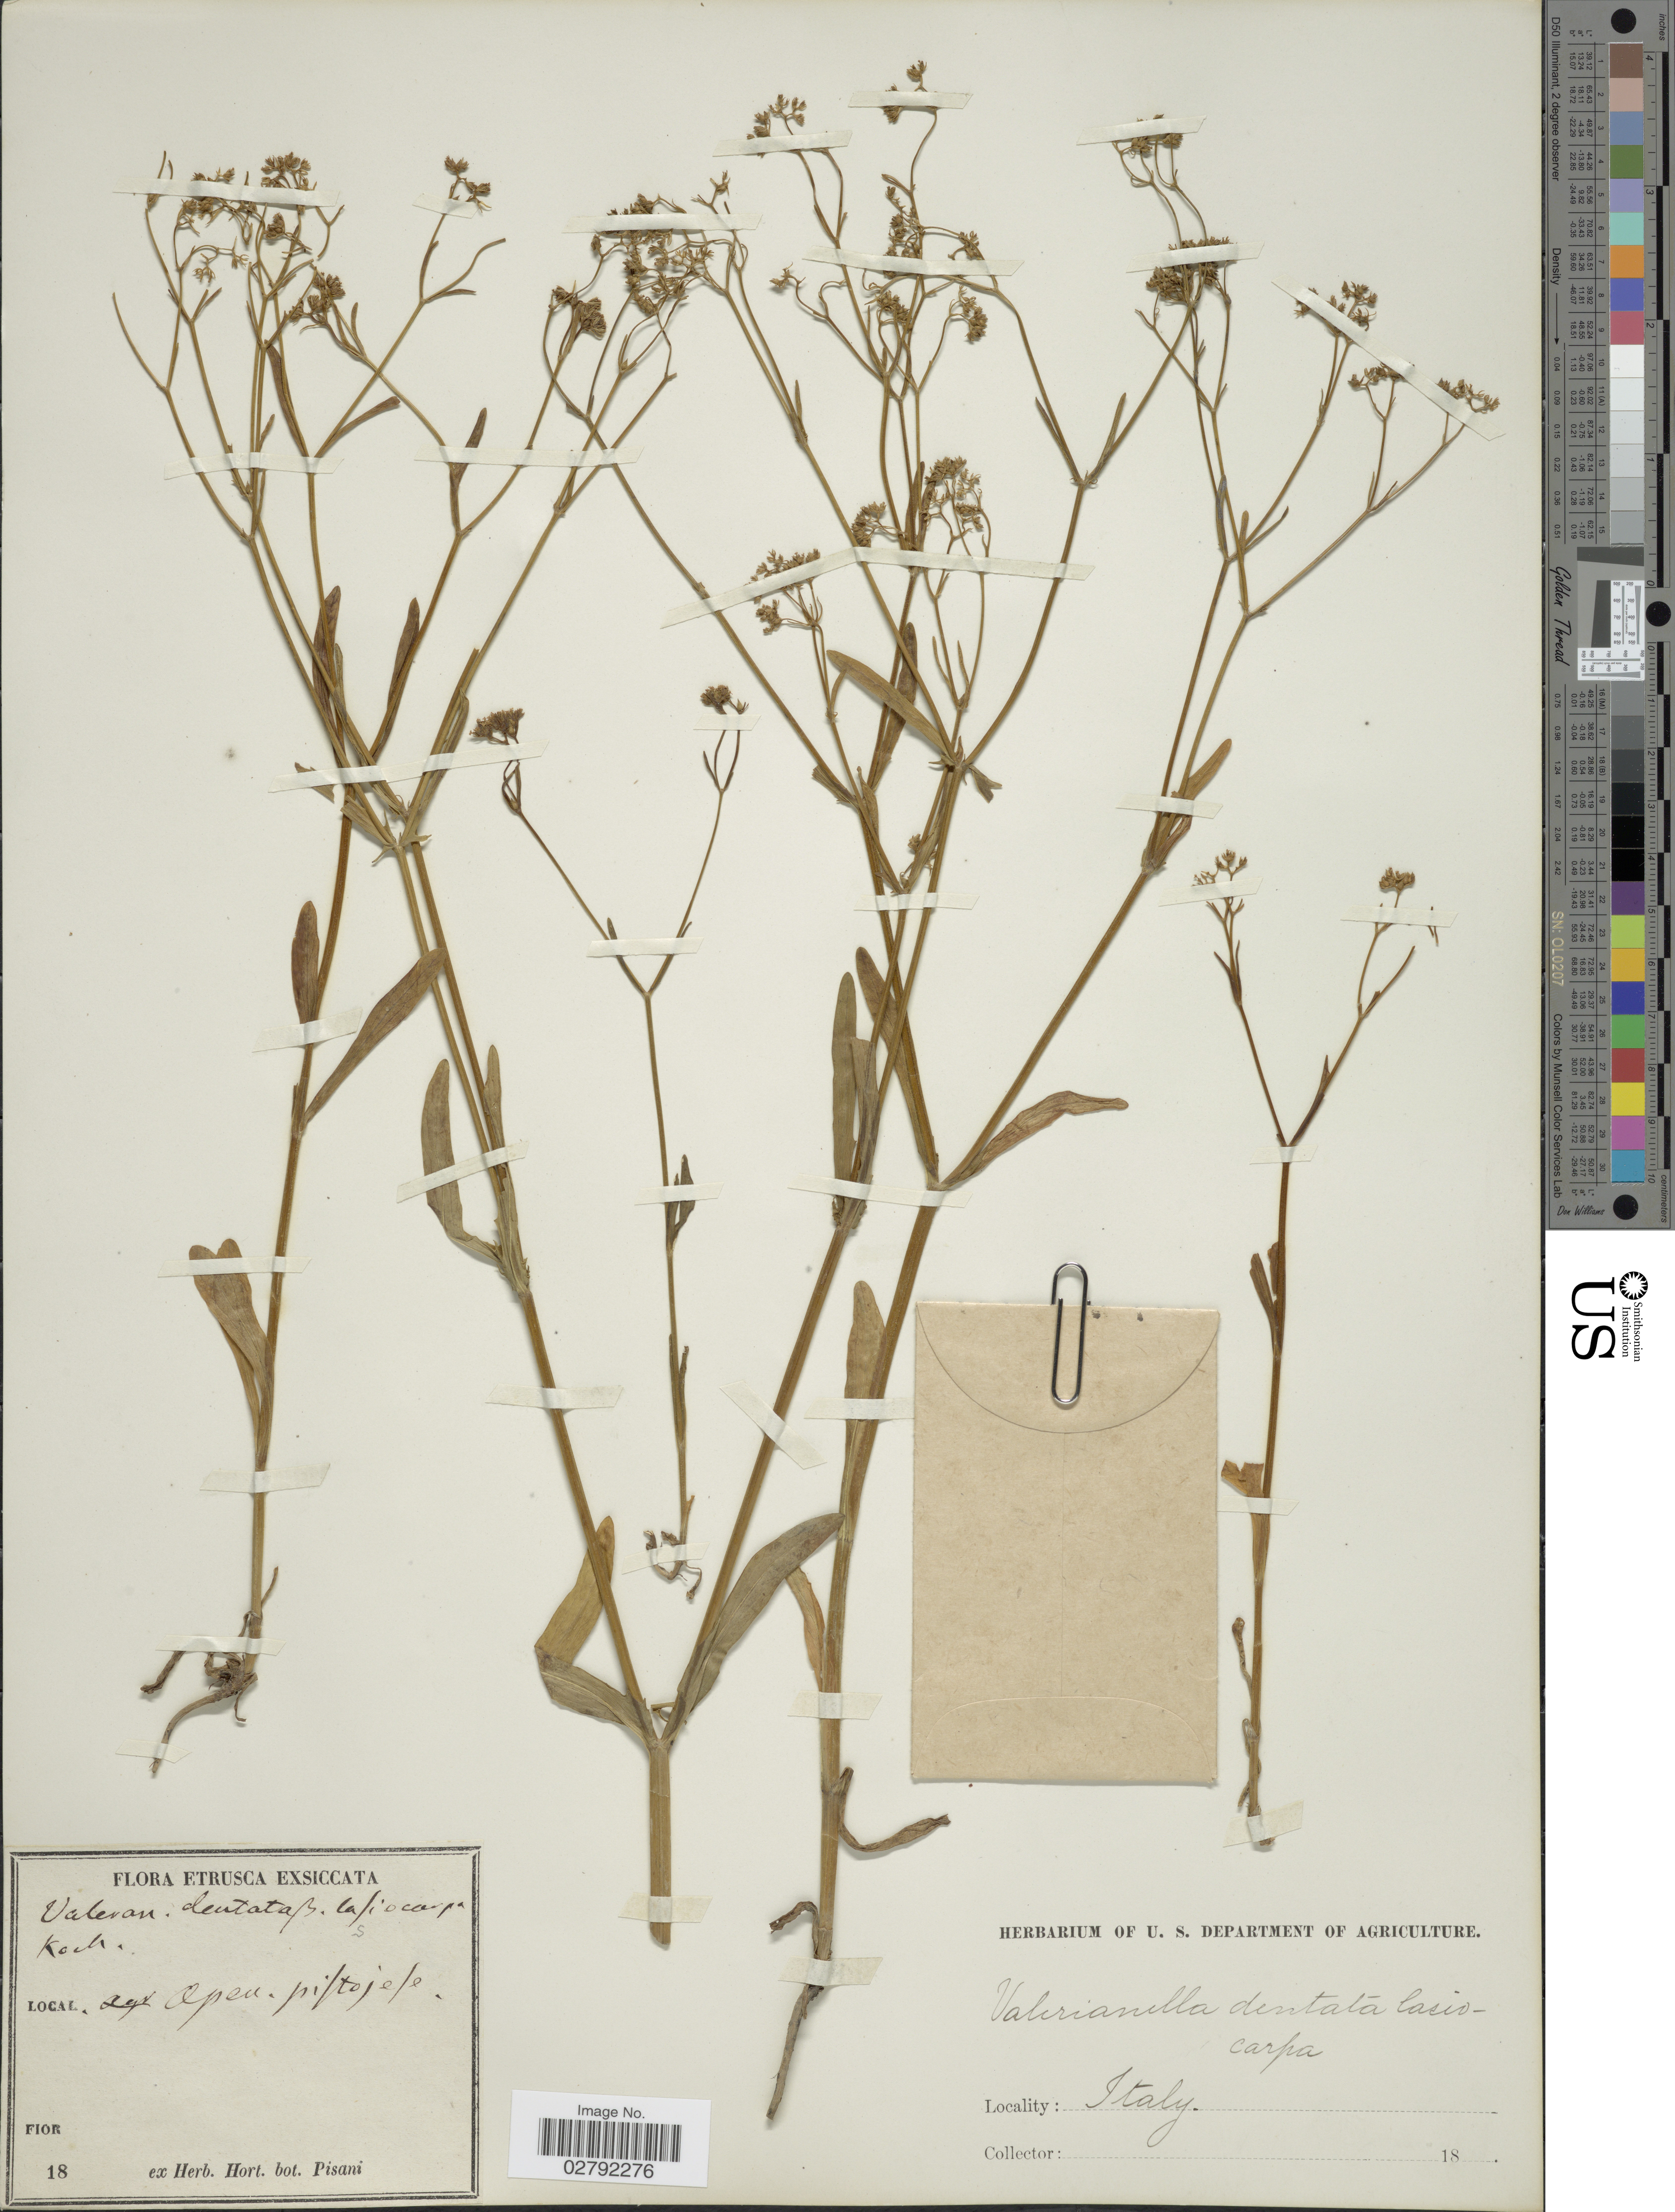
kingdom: Plantae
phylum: Tracheophyta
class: Magnoliopsida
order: Dipsacales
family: Caprifoliaceae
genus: Valerianella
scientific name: Valerianella dentata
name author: (L.) Pollich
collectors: ex herb. Hort. Bot. Pisani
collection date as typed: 18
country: Italy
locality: Etrusca. Apen. pitjojefe [interpreted]